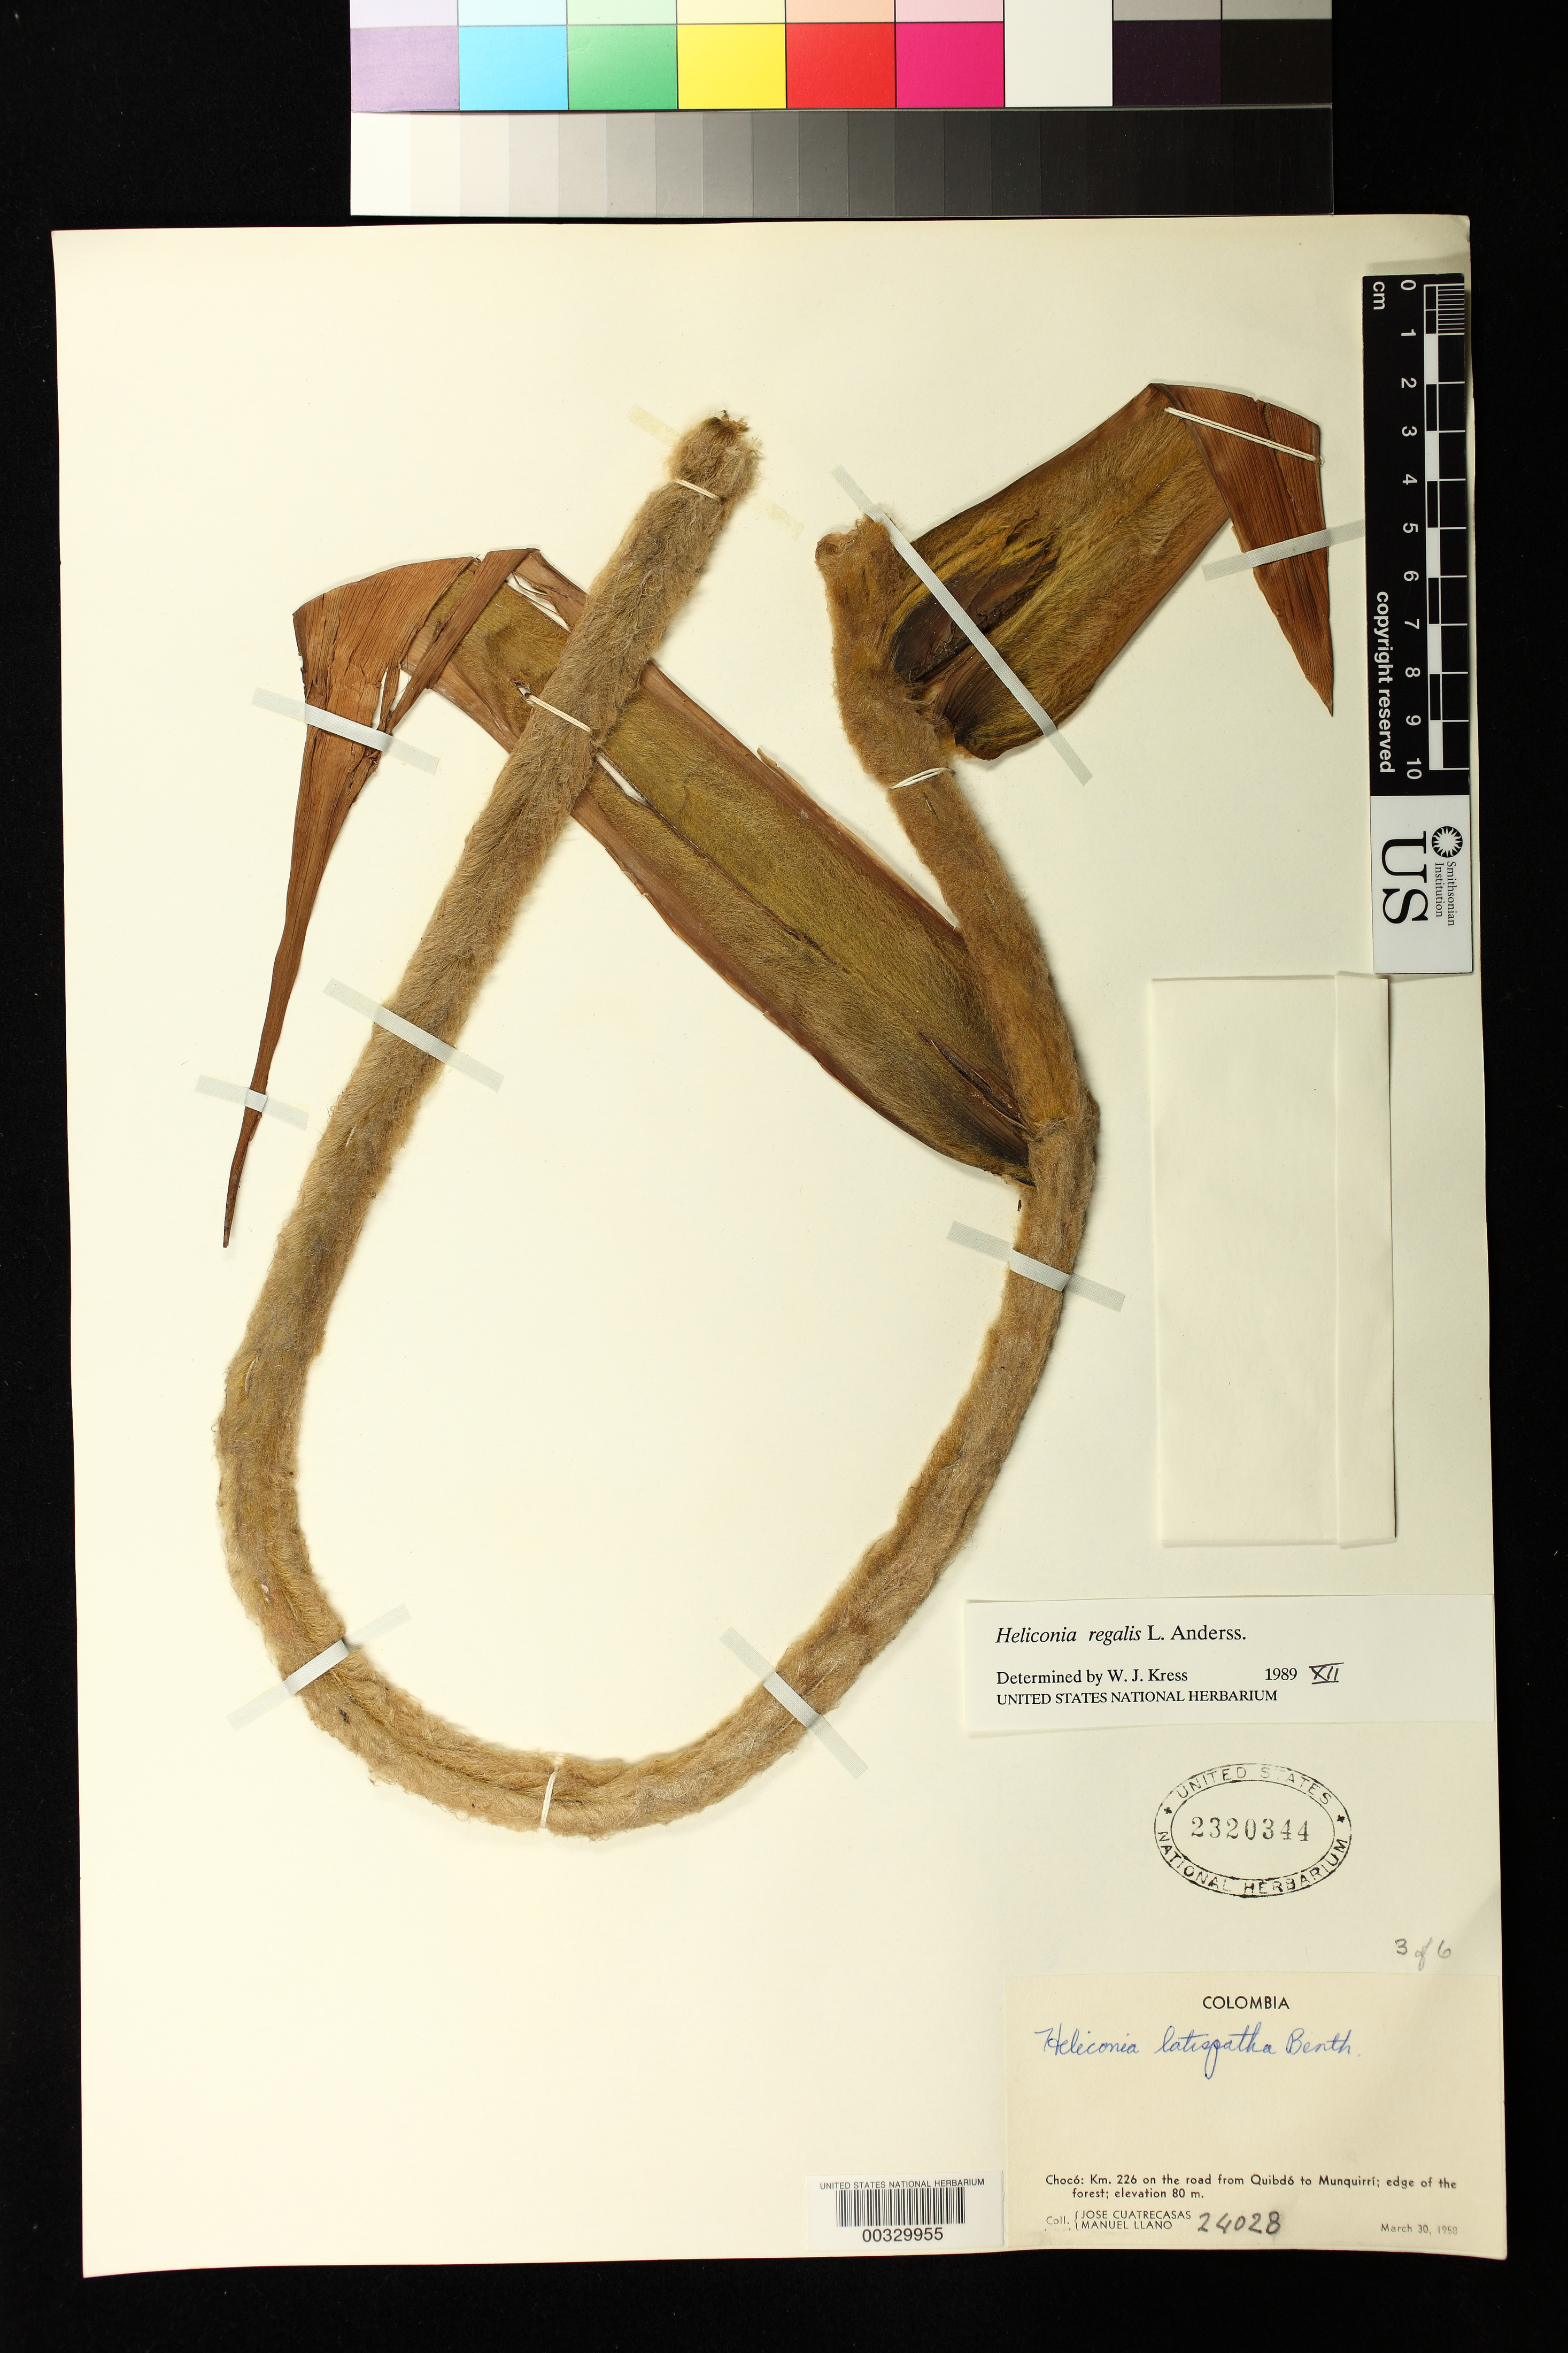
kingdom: Plantae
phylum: Tracheophyta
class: Liliopsida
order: Zingiberales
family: Heliconiaceae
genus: Heliconia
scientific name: Heliconia regalis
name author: L. Andersson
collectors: J. Cuatrecasas & M. Llano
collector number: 24028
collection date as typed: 30 Mar 1958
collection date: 1958-03-30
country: Colombia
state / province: Chocó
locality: Km 226 on road from Quibdo to Munquirri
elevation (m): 80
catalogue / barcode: US 2320344